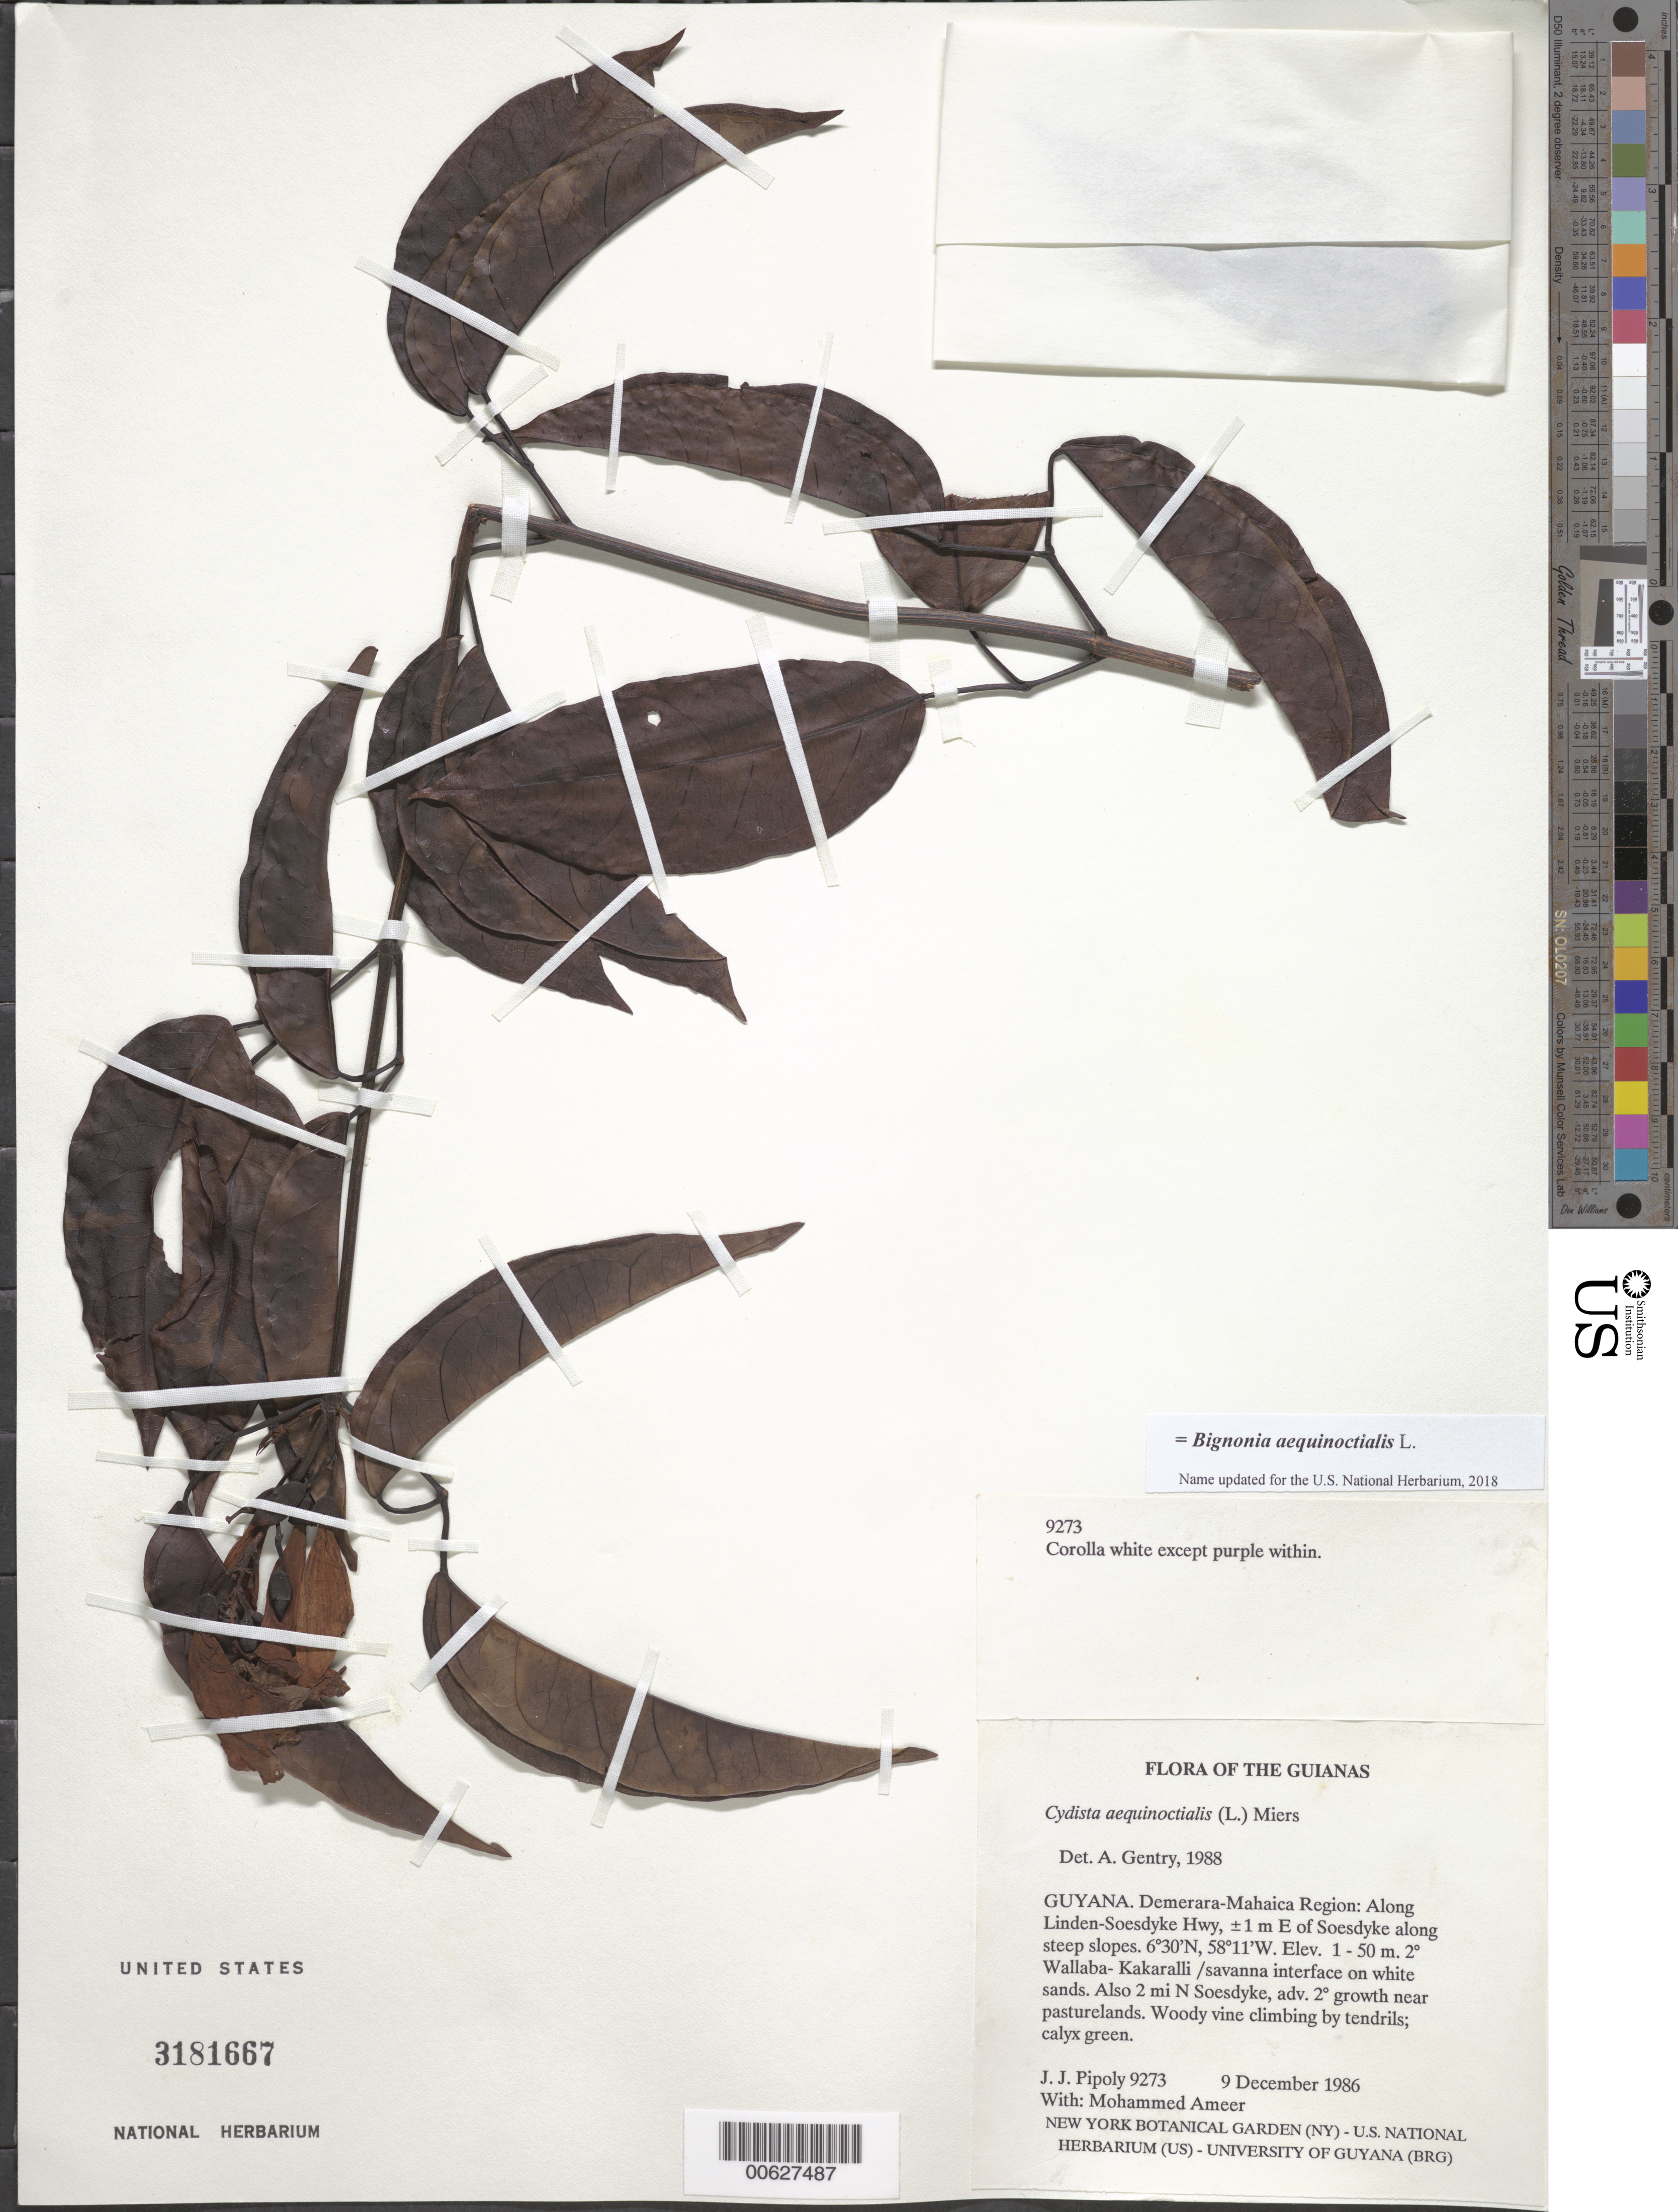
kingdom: Plantae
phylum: Tracheophyta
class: Magnoliopsida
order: Lamiales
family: Bignoniaceae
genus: Bignonia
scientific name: Bignonia aequinoctialis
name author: L.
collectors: J. J. Pipoly & M. Ameer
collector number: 9273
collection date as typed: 9 December 1986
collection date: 1986-12-09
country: Guyana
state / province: Demerara-Mahaica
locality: Along Linden-Soesdyke Hwy, ±1 m E of Soesdyke along steep slopes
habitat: Secondary Wallaba-Kakaralli - savanna interface on white sands. Also 2 mi N Soesdyke, adv. secondary growth near pasturelands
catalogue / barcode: US 3181667